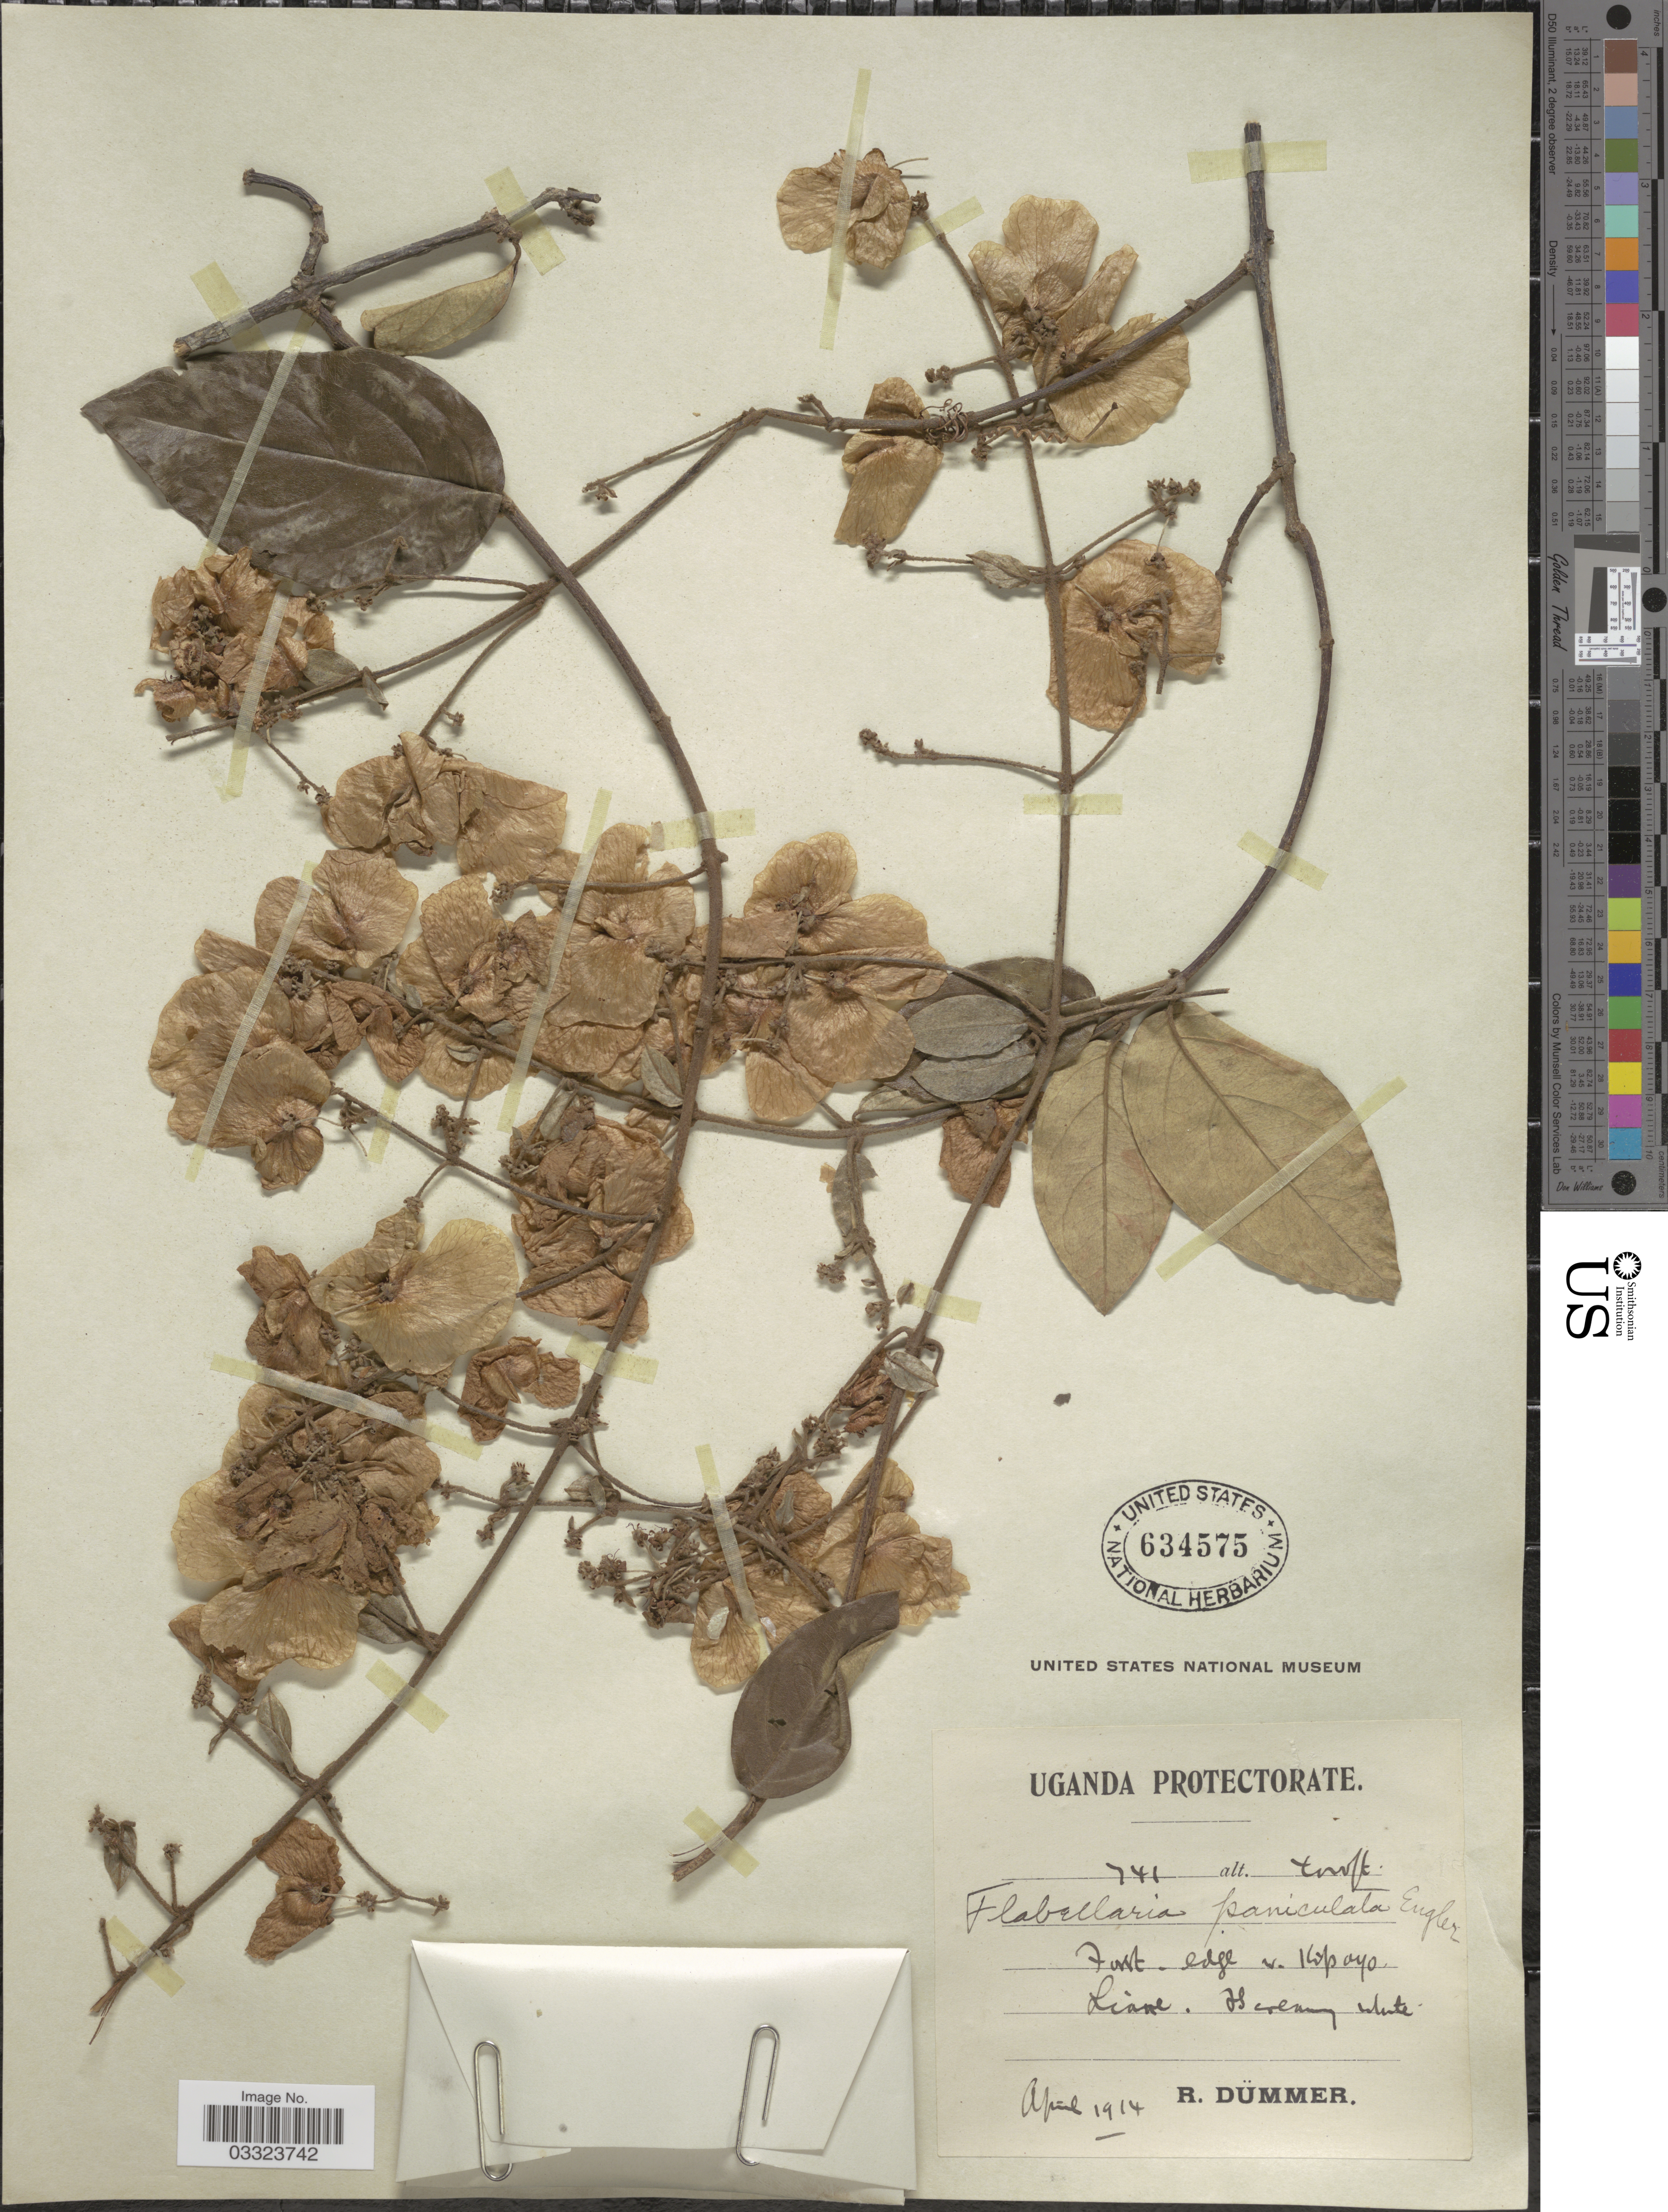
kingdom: Plantae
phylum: Tracheophyta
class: Magnoliopsida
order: Malpighiales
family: Malpighiaceae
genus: Flabellaria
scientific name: Flabellaria paniculata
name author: Cav.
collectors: R. A. Dümmer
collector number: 741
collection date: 1914-04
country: Uganda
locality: Uganda Protectorate. W. Kipayo.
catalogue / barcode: US 634575